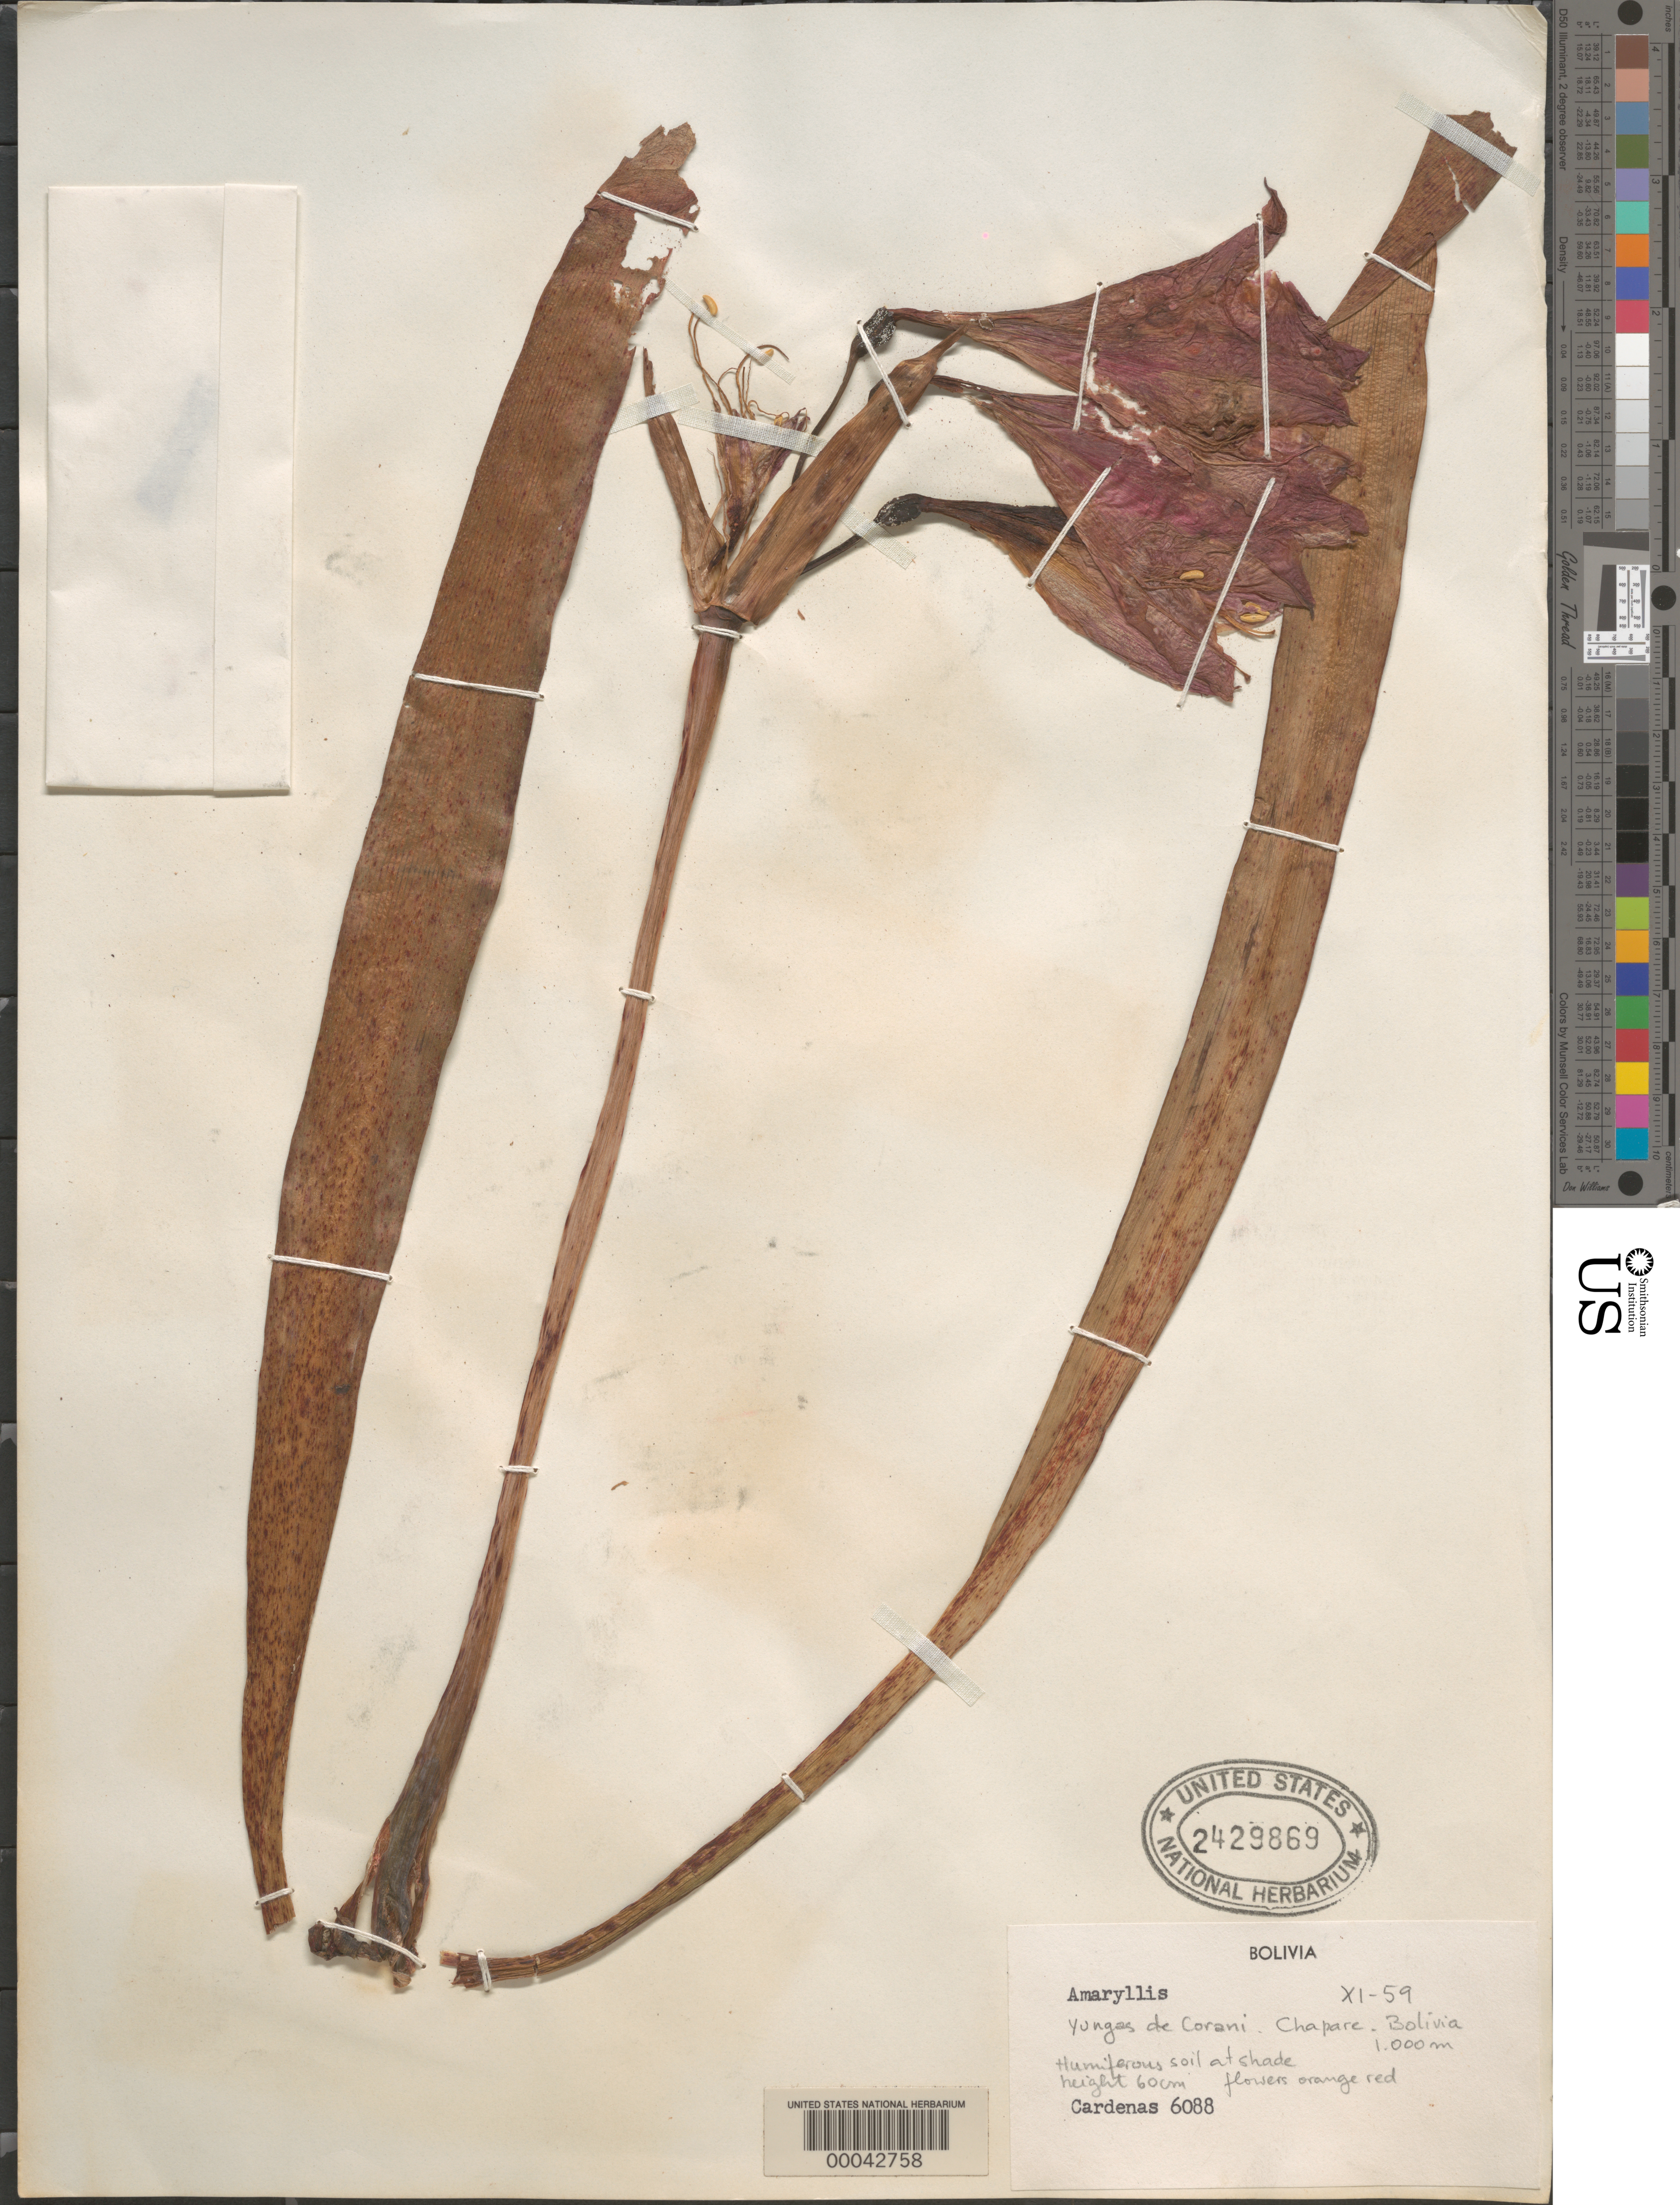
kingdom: Plantae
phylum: Tracheophyta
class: Liliopsida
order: Asparagales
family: Amaryllidaceae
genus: Hippeastrum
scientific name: Hippeastrum sp.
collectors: M. Cárdenas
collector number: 6088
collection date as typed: Sep 1959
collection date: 1959-09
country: Bolivia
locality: Tungas de Corani Chapare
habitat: Humiferous soil at shade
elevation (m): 1000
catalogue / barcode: US 2429869